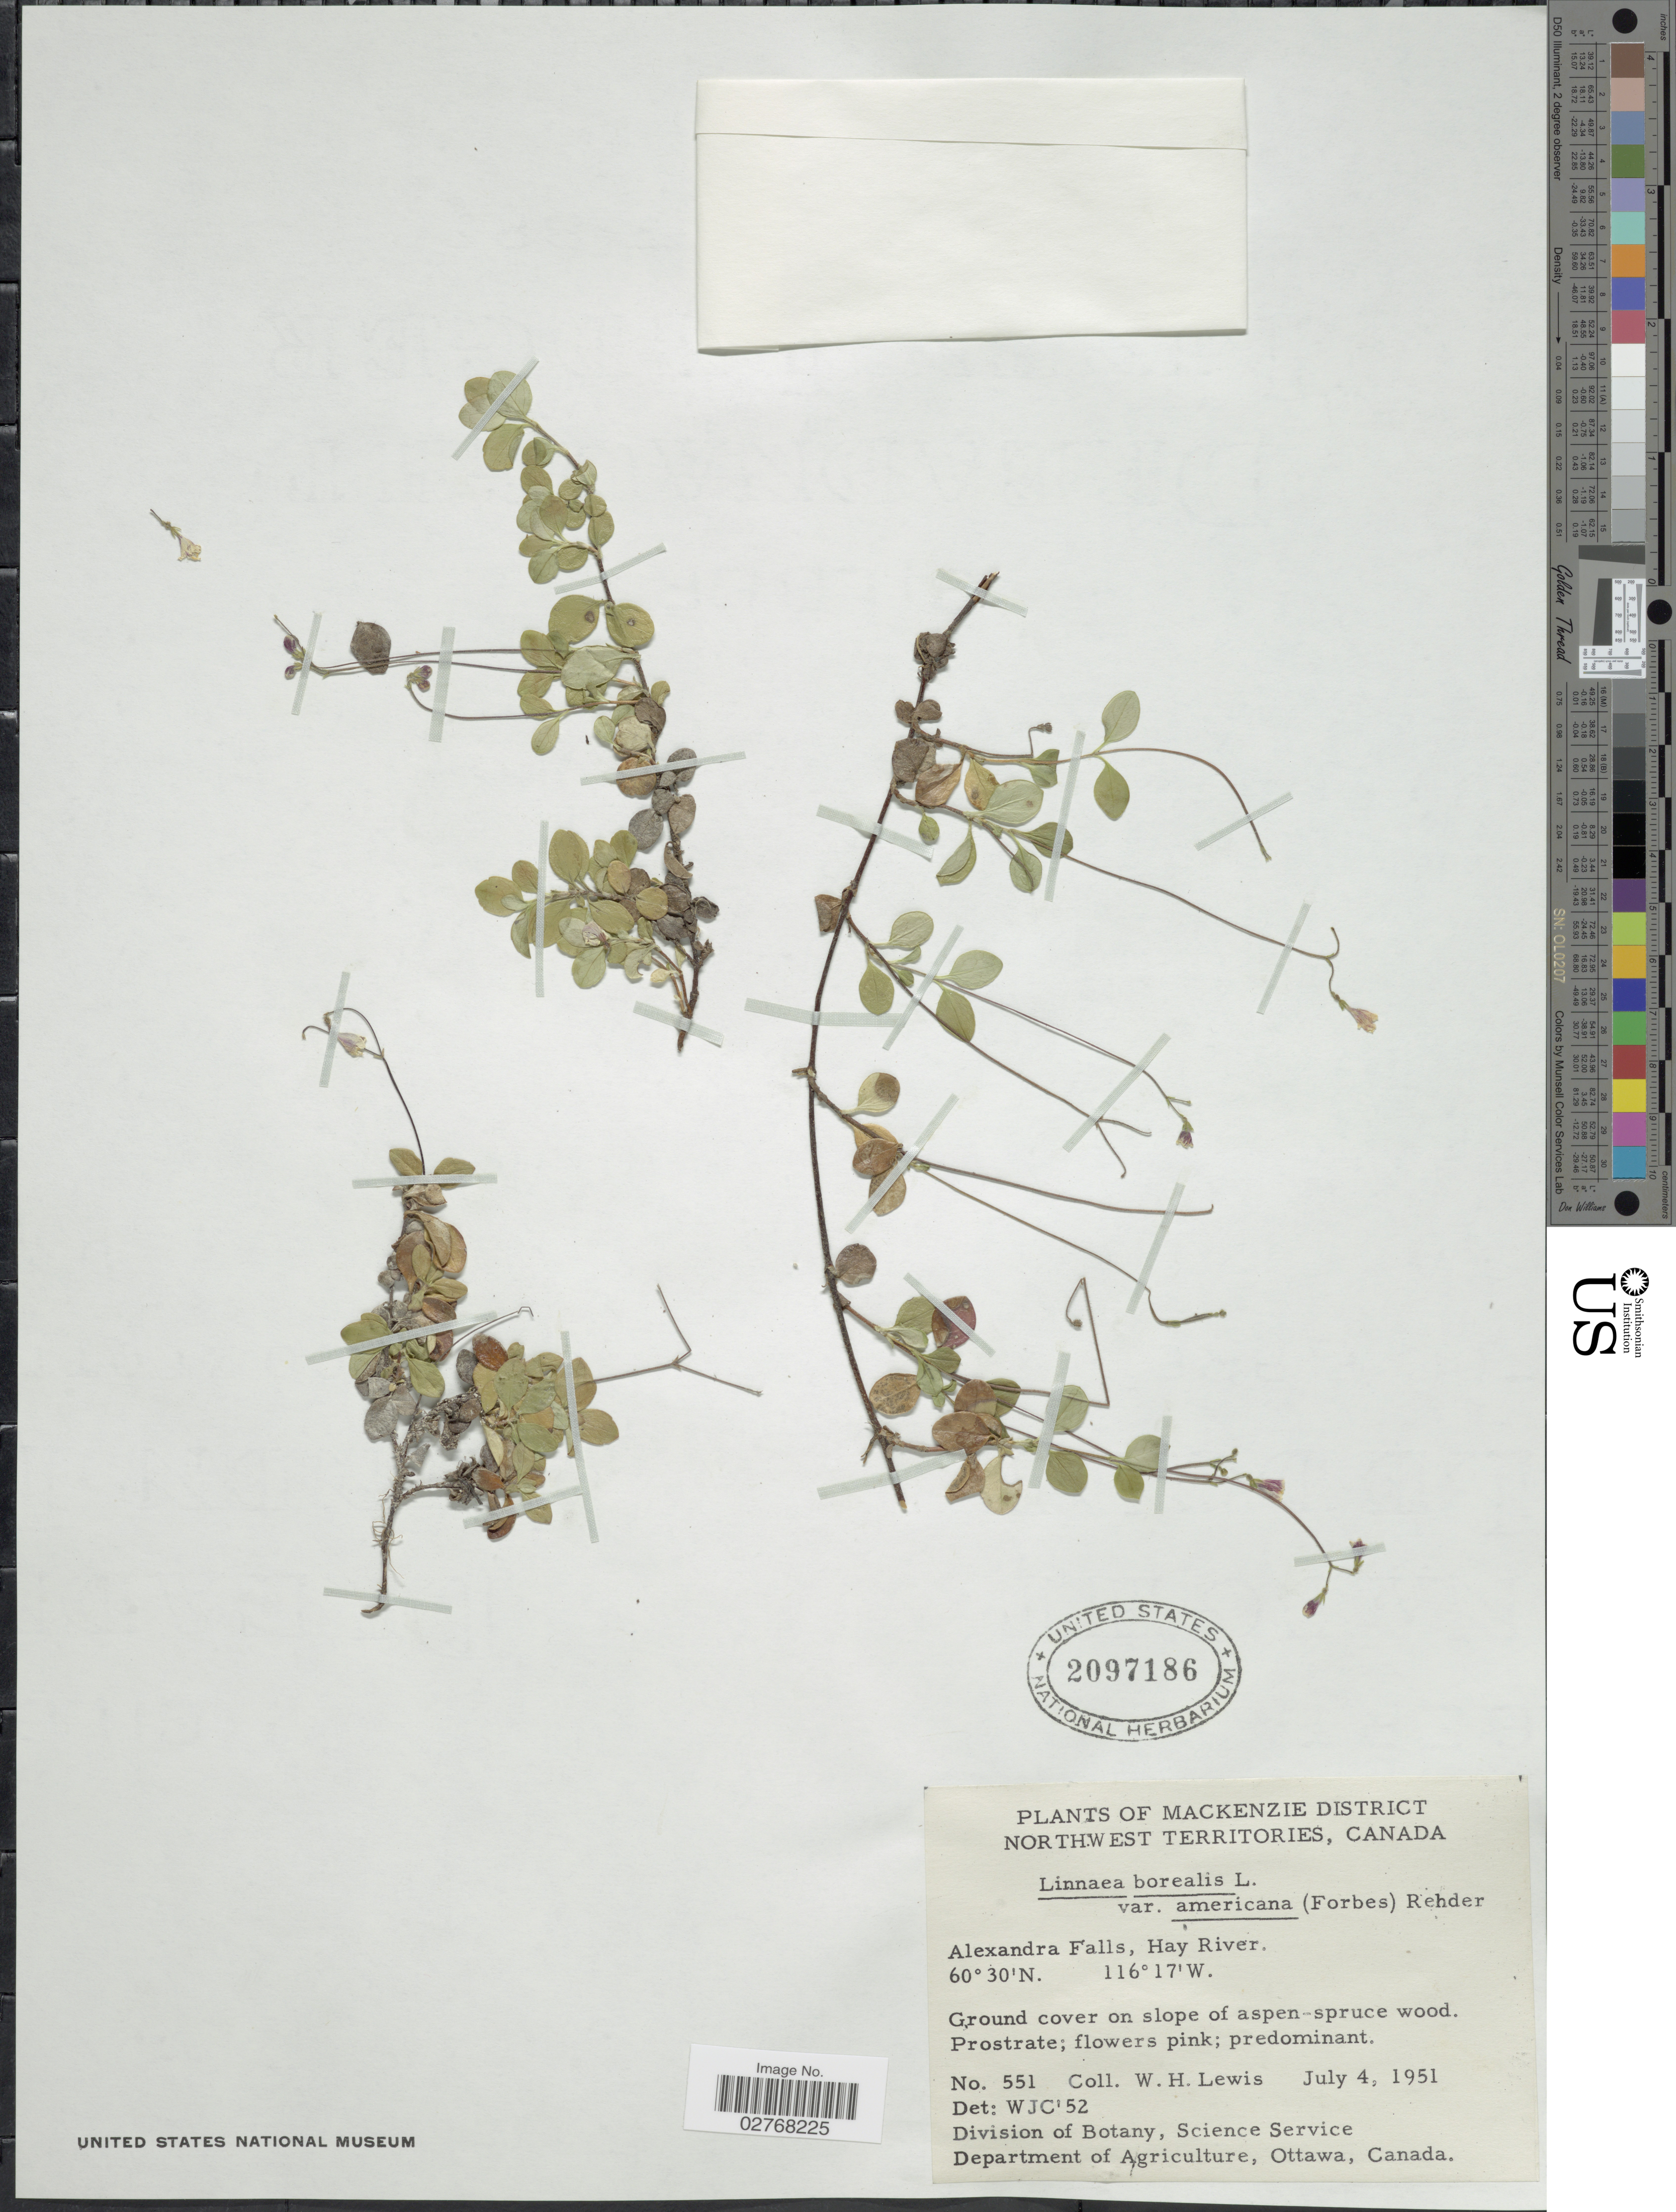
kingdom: Plantae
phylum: Tracheophyta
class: Magnoliopsida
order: Dipsacales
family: Caprifoliaceae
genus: Linnaea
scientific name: Linnaea borealis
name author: L.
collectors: W. H. Lewis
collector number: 551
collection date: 1951-07-04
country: Canada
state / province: Northwest Territories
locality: Mackenzie District. Alexandra Falls, Hay River.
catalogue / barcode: US 2097186